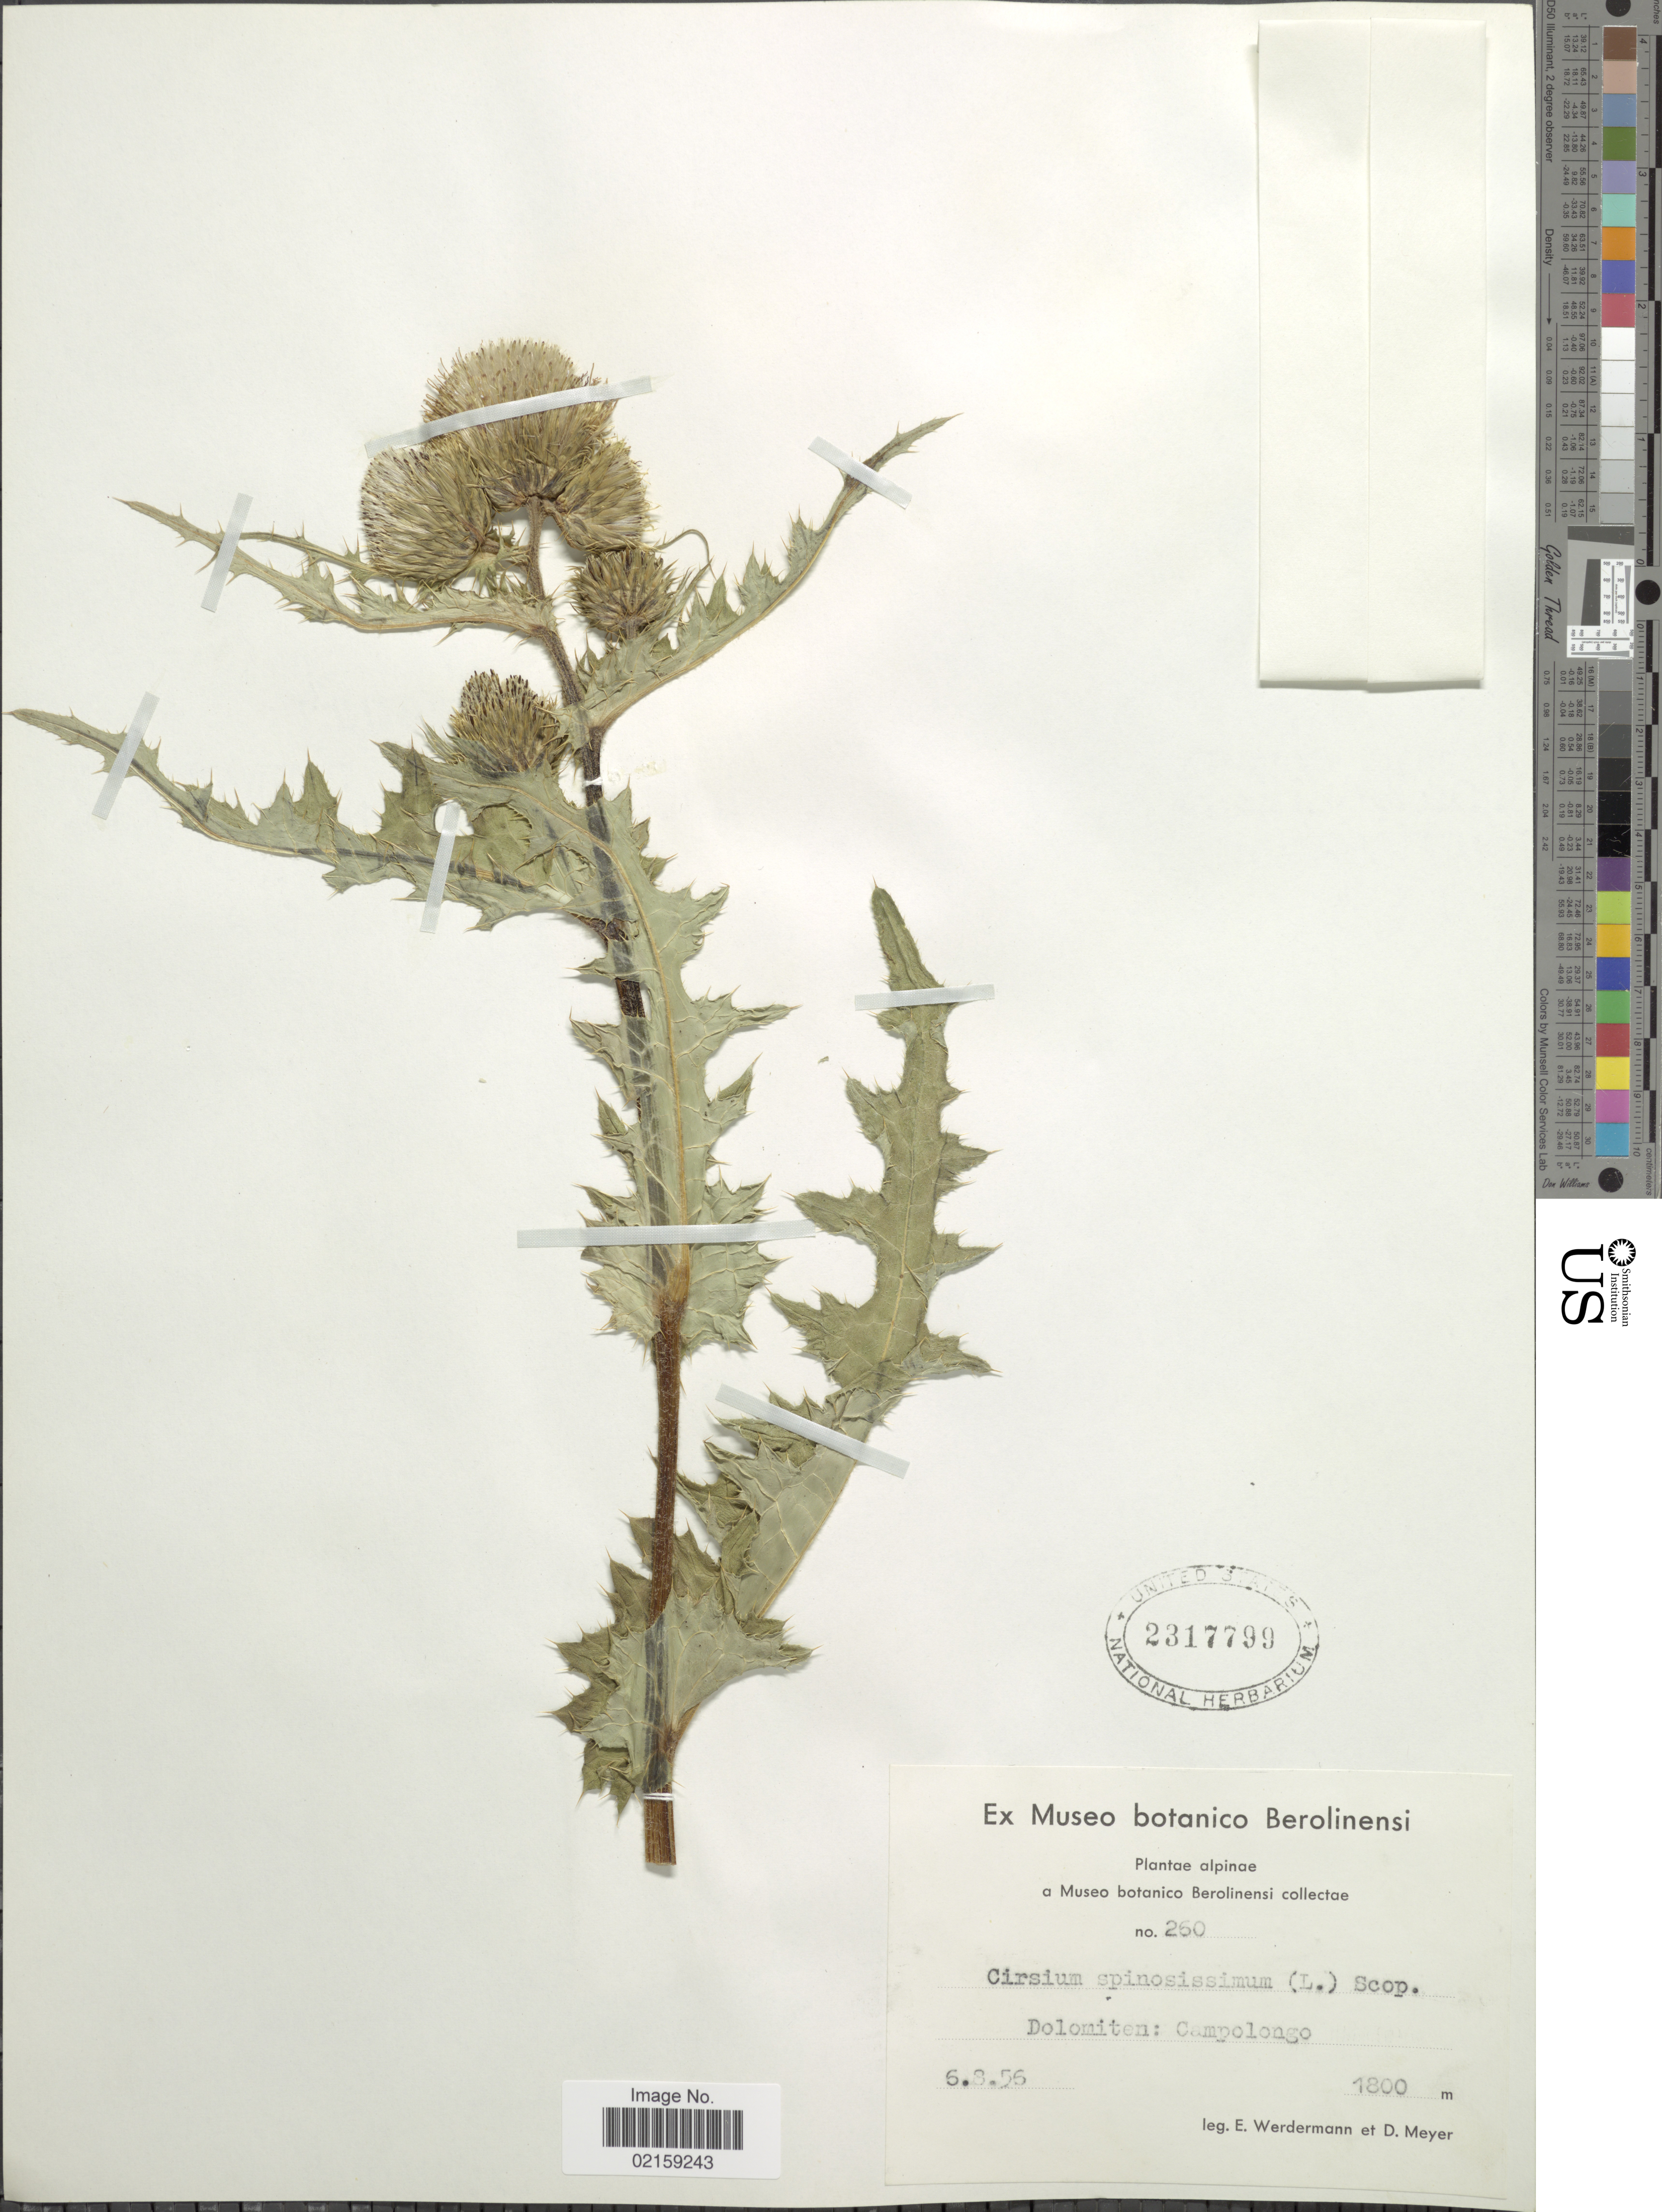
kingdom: Plantae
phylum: Tracheophyta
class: Magnoliopsida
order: Asterales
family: Asteraceae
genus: Cirsium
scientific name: Cirsium spinosissimum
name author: (L.) Scop.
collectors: E. Wedermann & D. Meyer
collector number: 260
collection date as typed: Transcribed d/m/y: 6/8/56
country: Italy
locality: Dolomiten: Campolongo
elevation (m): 1800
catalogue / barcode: US 2317799